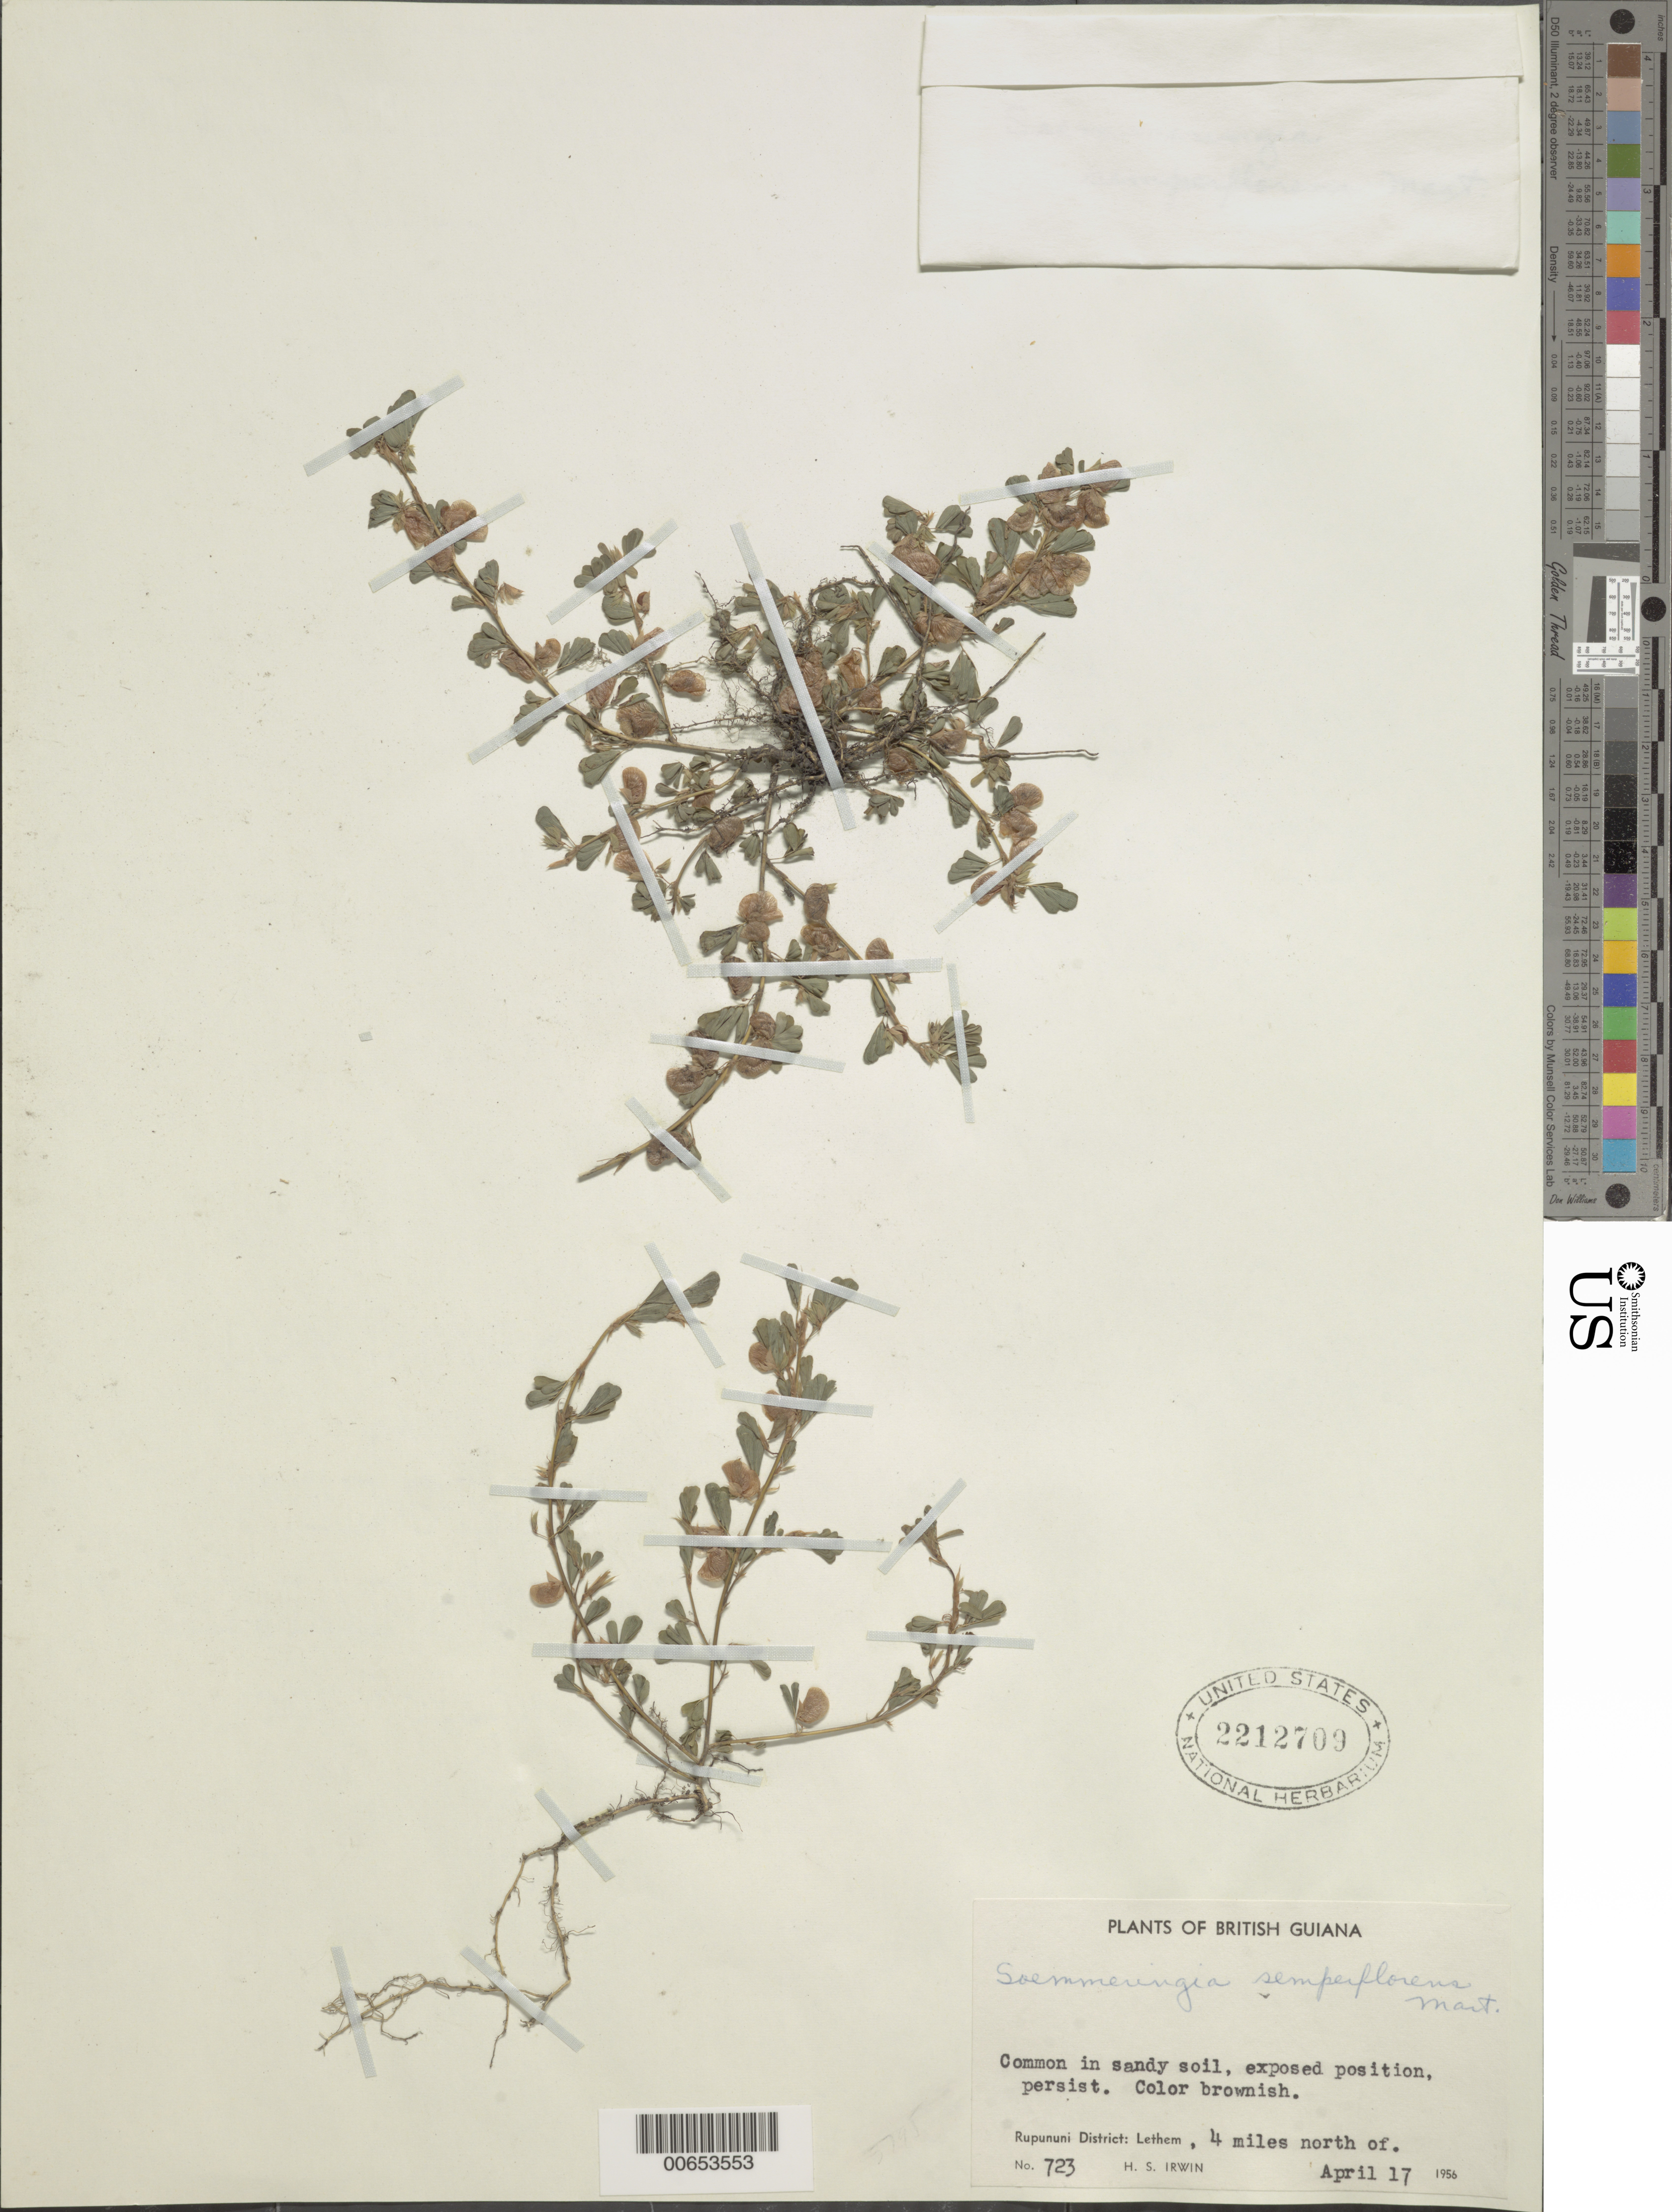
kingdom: Plantae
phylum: Tracheophyta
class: Magnoliopsida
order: Fabales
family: Fabaceae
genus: Soemmeringia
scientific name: Soemmeringia semperflorens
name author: Mart.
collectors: H. Irwin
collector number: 723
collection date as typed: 17-Apr-56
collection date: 1956-04-17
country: Guyana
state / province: U. Takutu-U. Essequibo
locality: Rupununi Dist., 4 mi. N of Lethem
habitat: Sandy soil, exposed position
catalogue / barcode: US 2212709